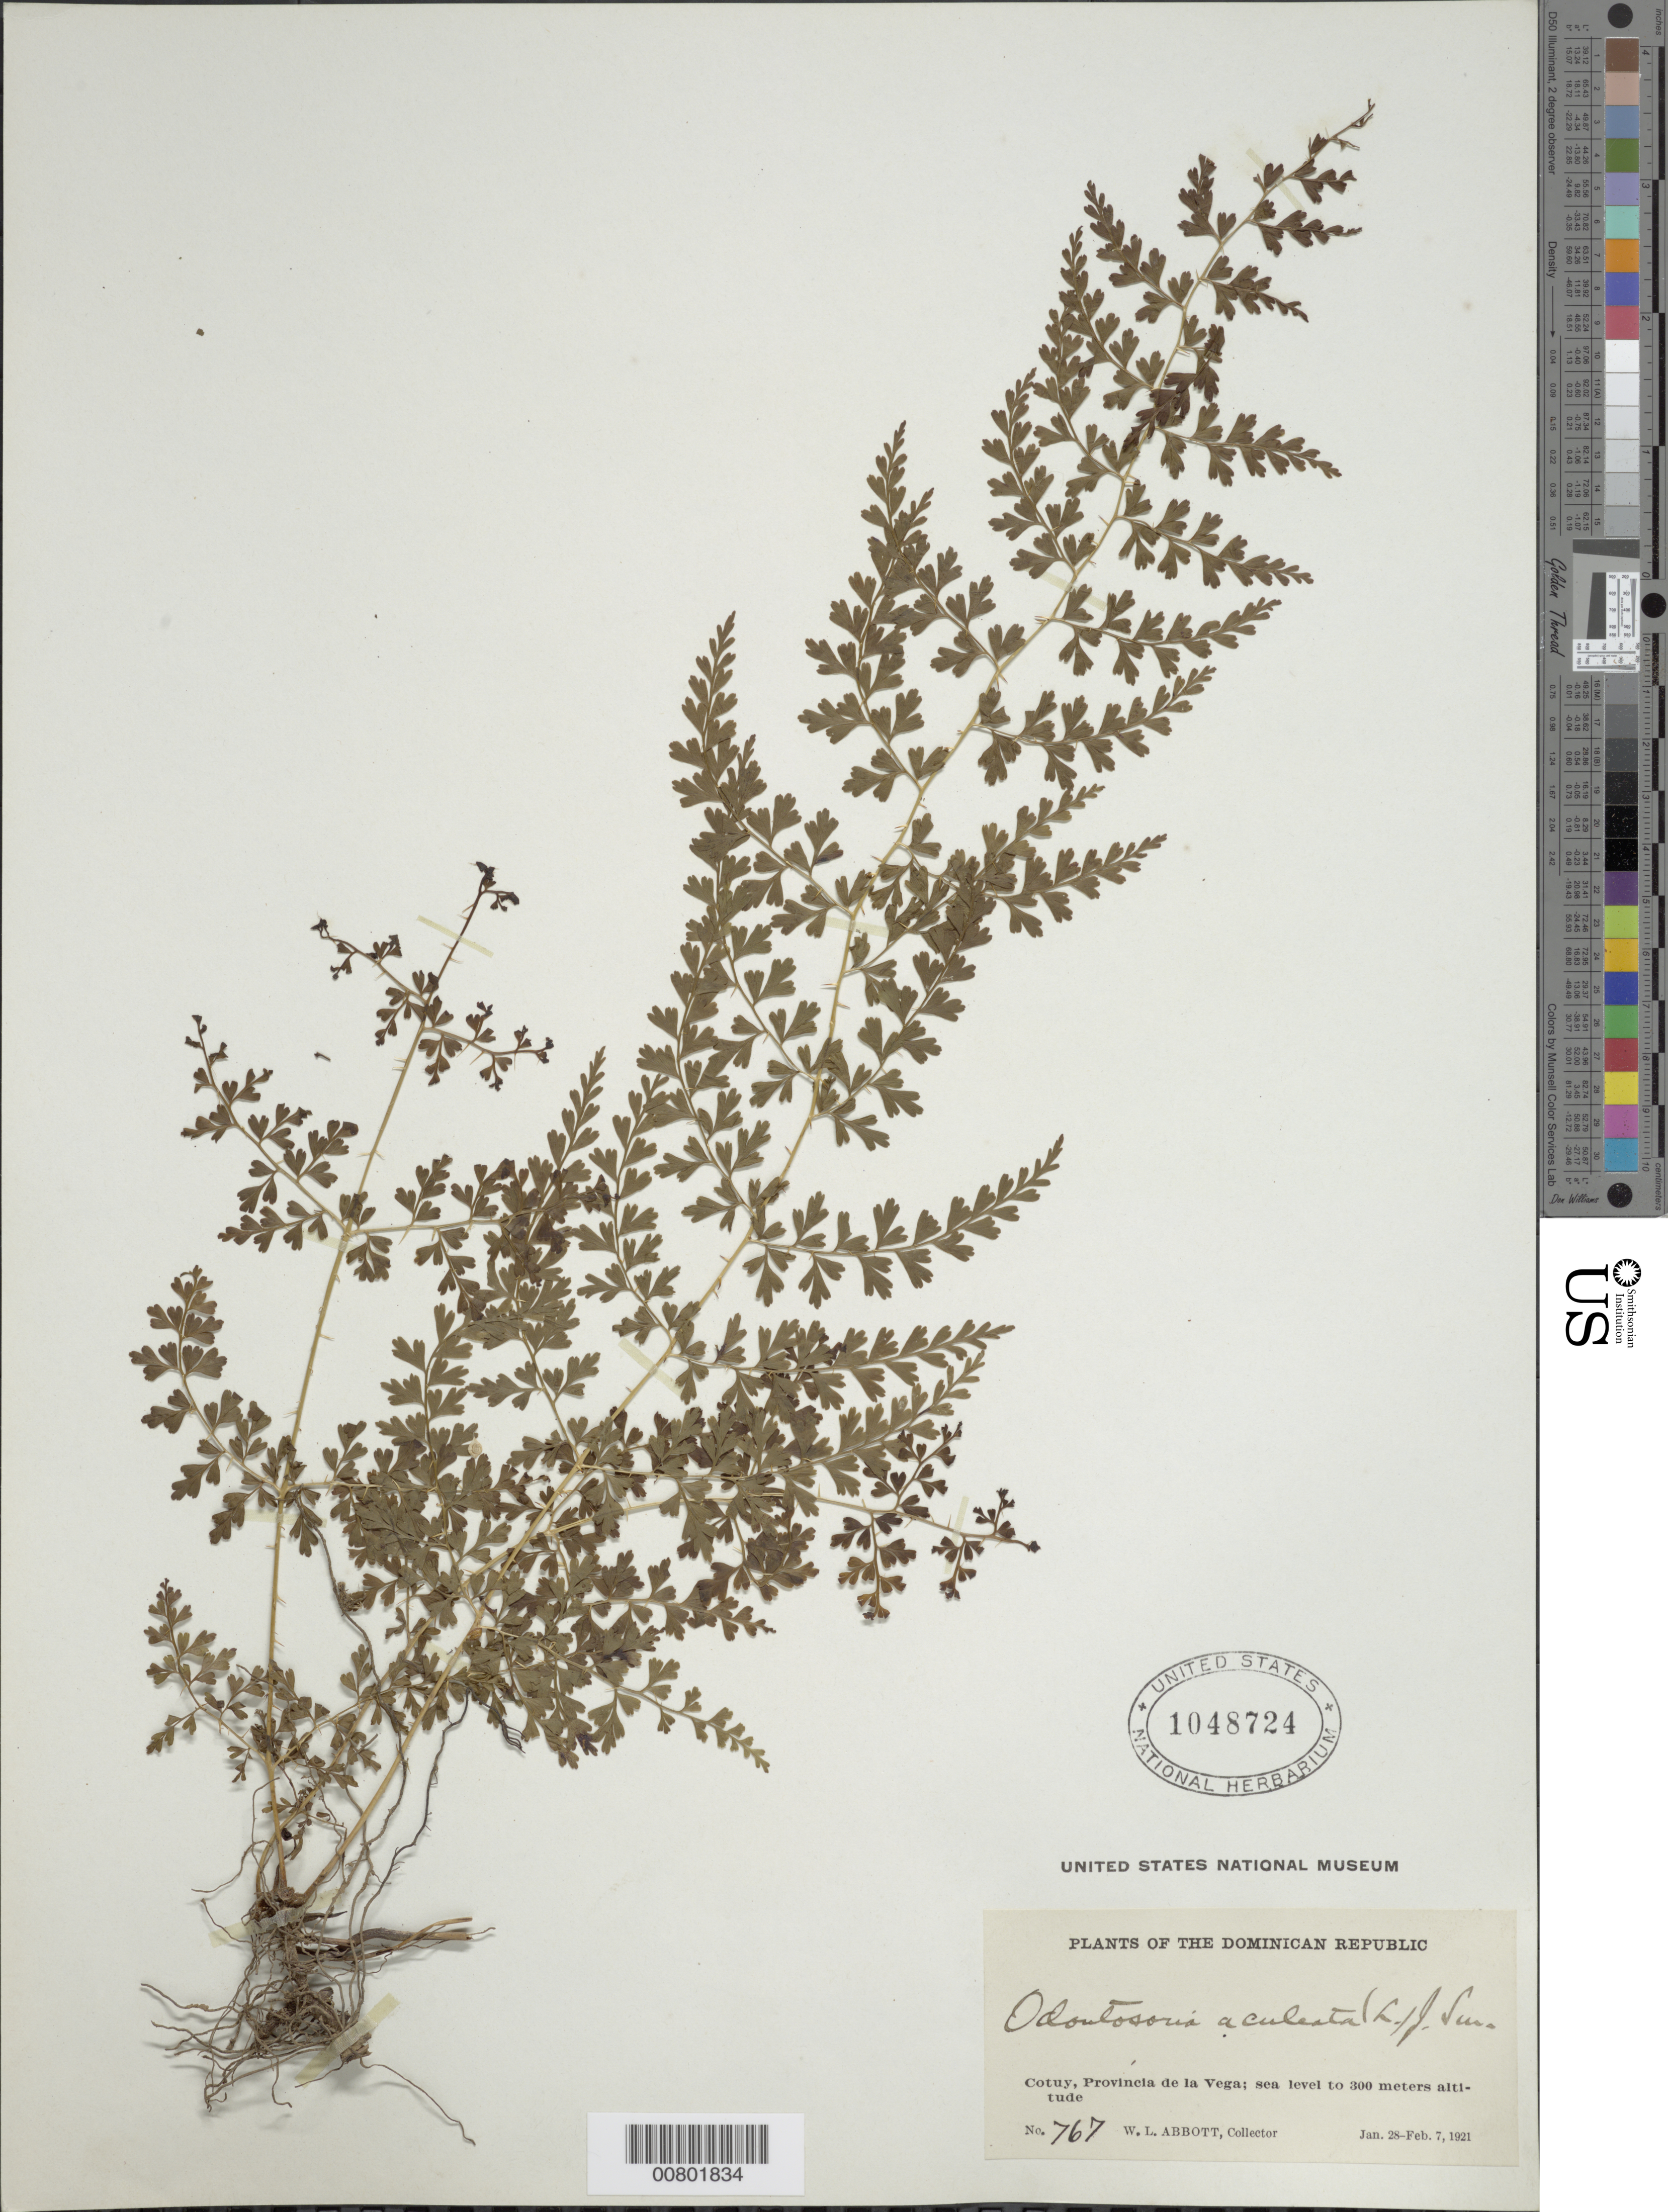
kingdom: Plantae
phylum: Tracheophyta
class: Polypodiopsida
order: Polypodiales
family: Lindsaeaceae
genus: Odontosoria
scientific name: Odontosoria aculeata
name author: (L.) J. Sm.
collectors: W. L. Abbott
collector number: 767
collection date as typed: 28 Jan 1921 to 07 Feb 1921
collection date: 1921-01-28/1921-02-07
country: Dominican Republic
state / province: La Vega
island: Hispaniola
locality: Cotuy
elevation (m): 0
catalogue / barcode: US 1048724